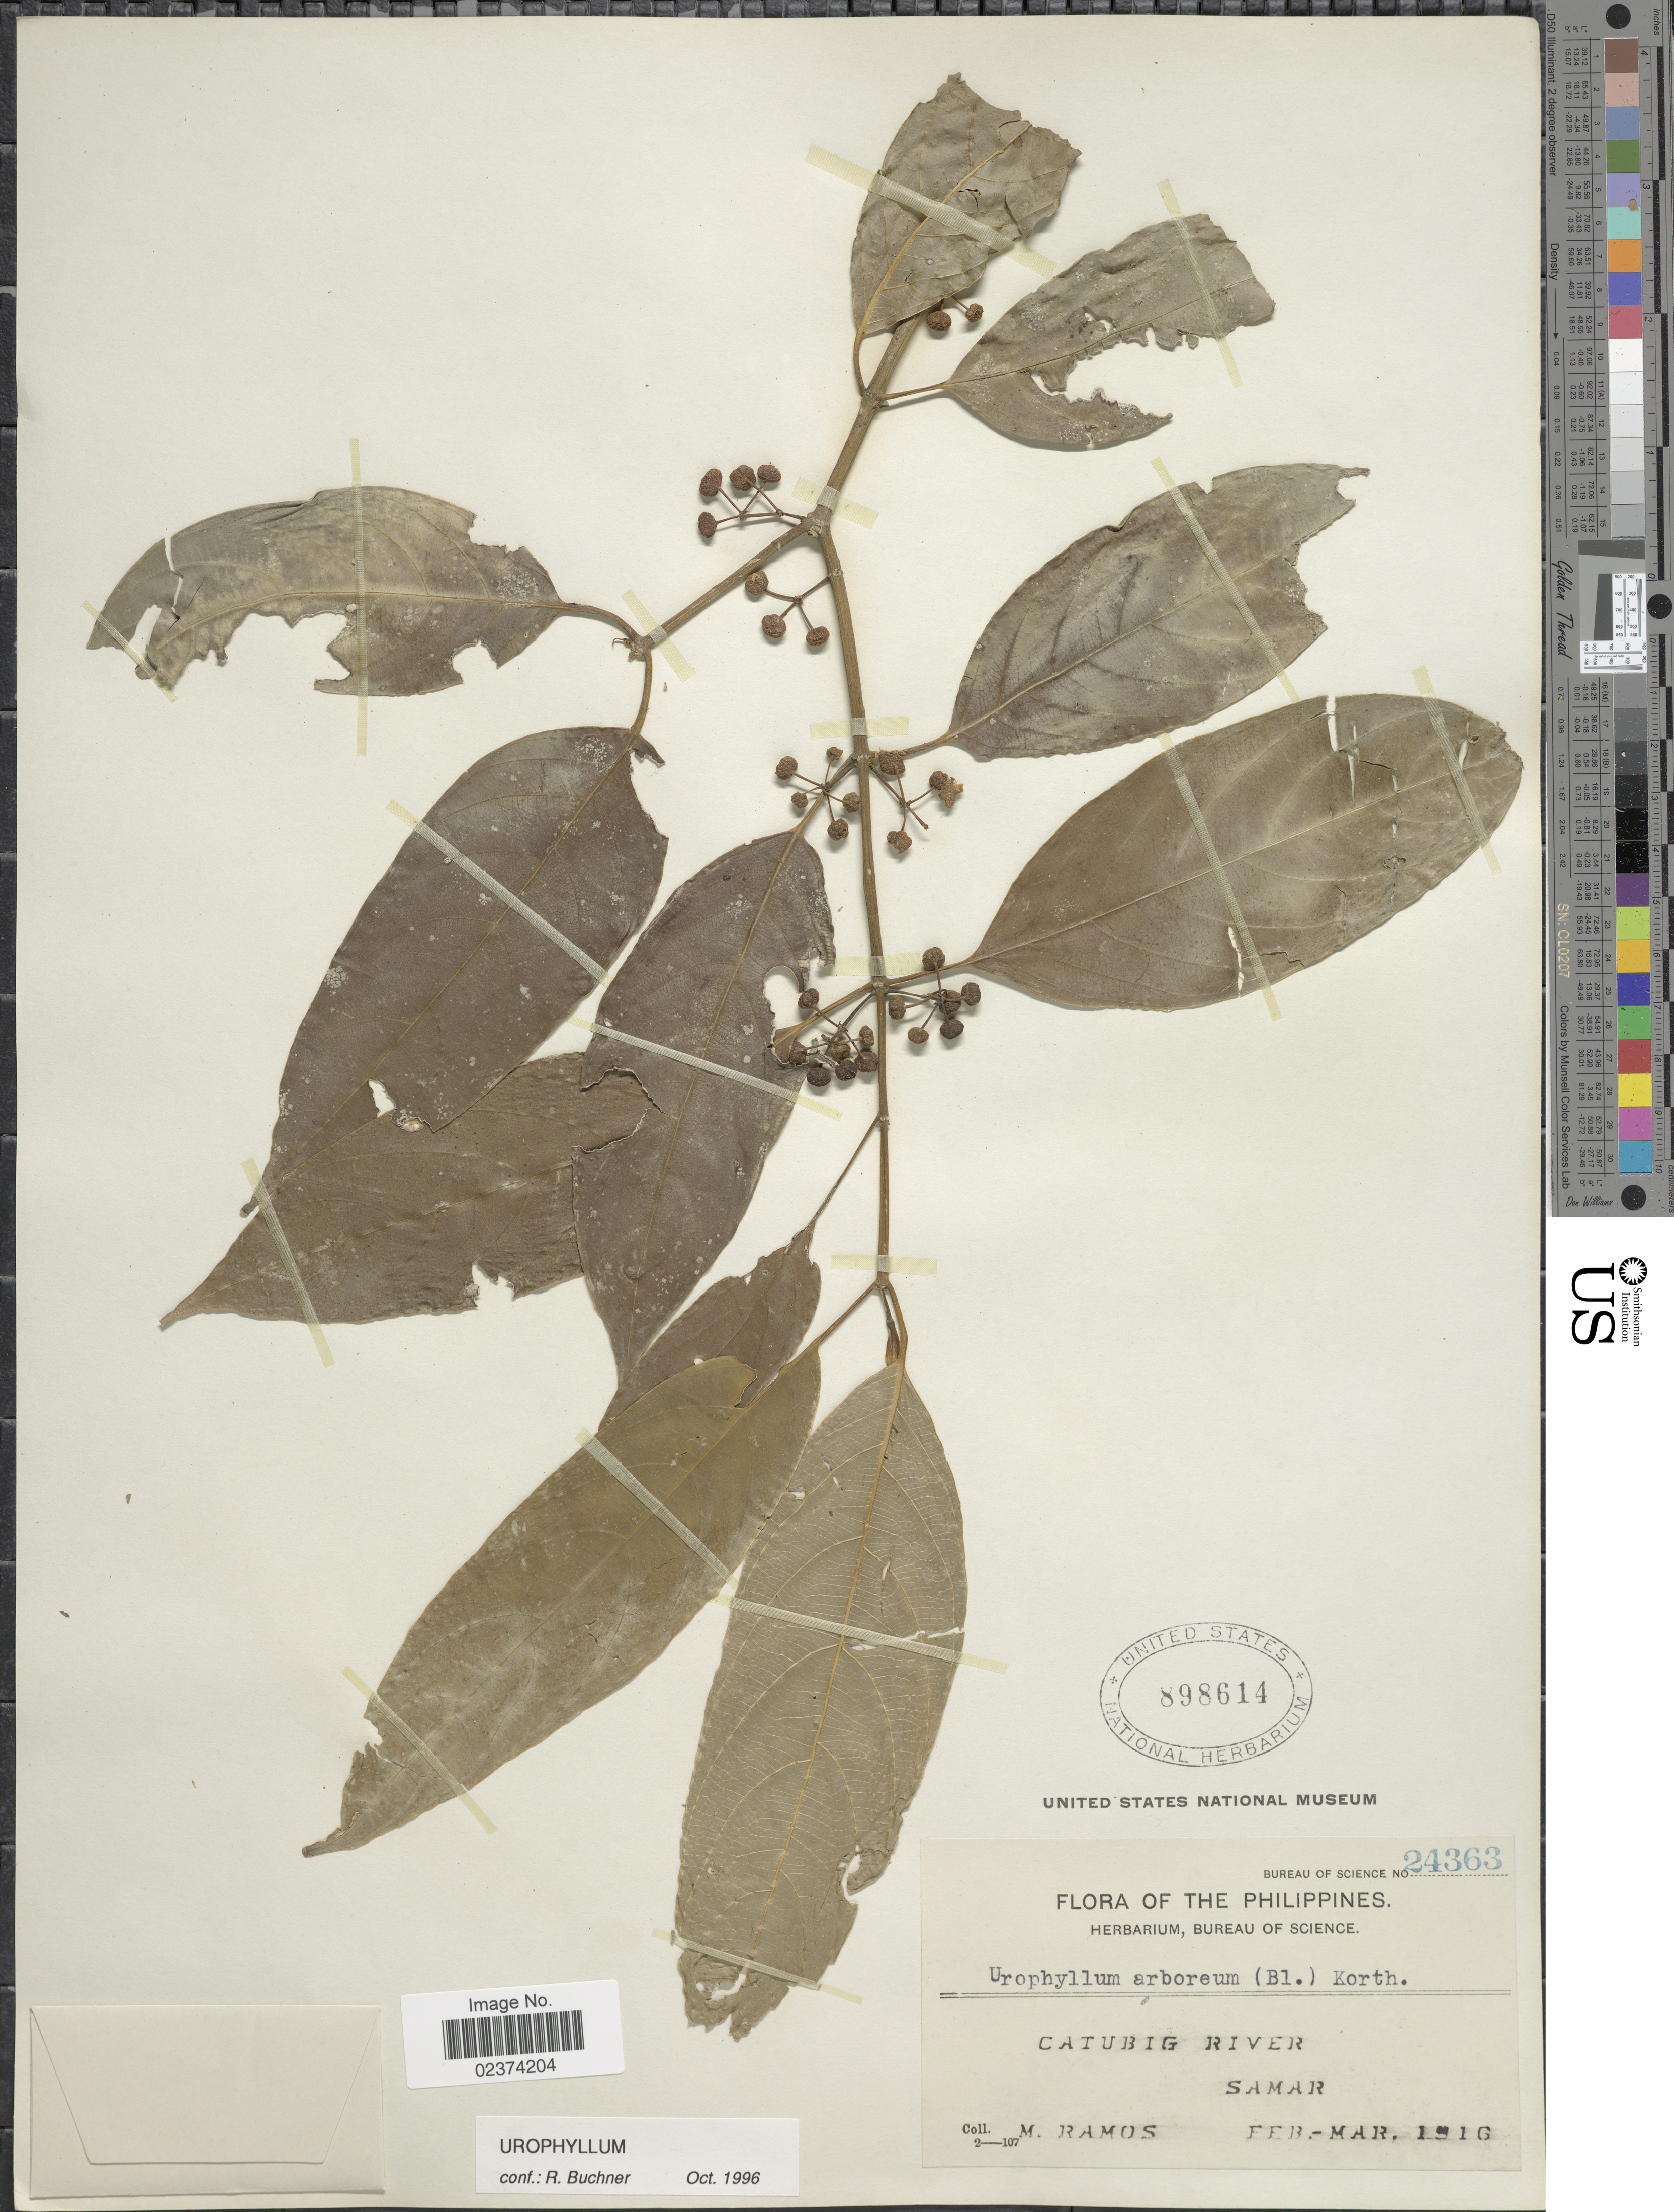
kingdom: Plantae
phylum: Tracheophyta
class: Magnoliopsida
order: Gentianales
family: Rubiaceae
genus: Urophyllum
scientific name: Urophyllum sp.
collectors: M. Ramos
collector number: Bureau of Science 24363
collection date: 1916-02/1916-03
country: Philippines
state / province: Eastern Visayas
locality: Catubig River, Samar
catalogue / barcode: US 898614